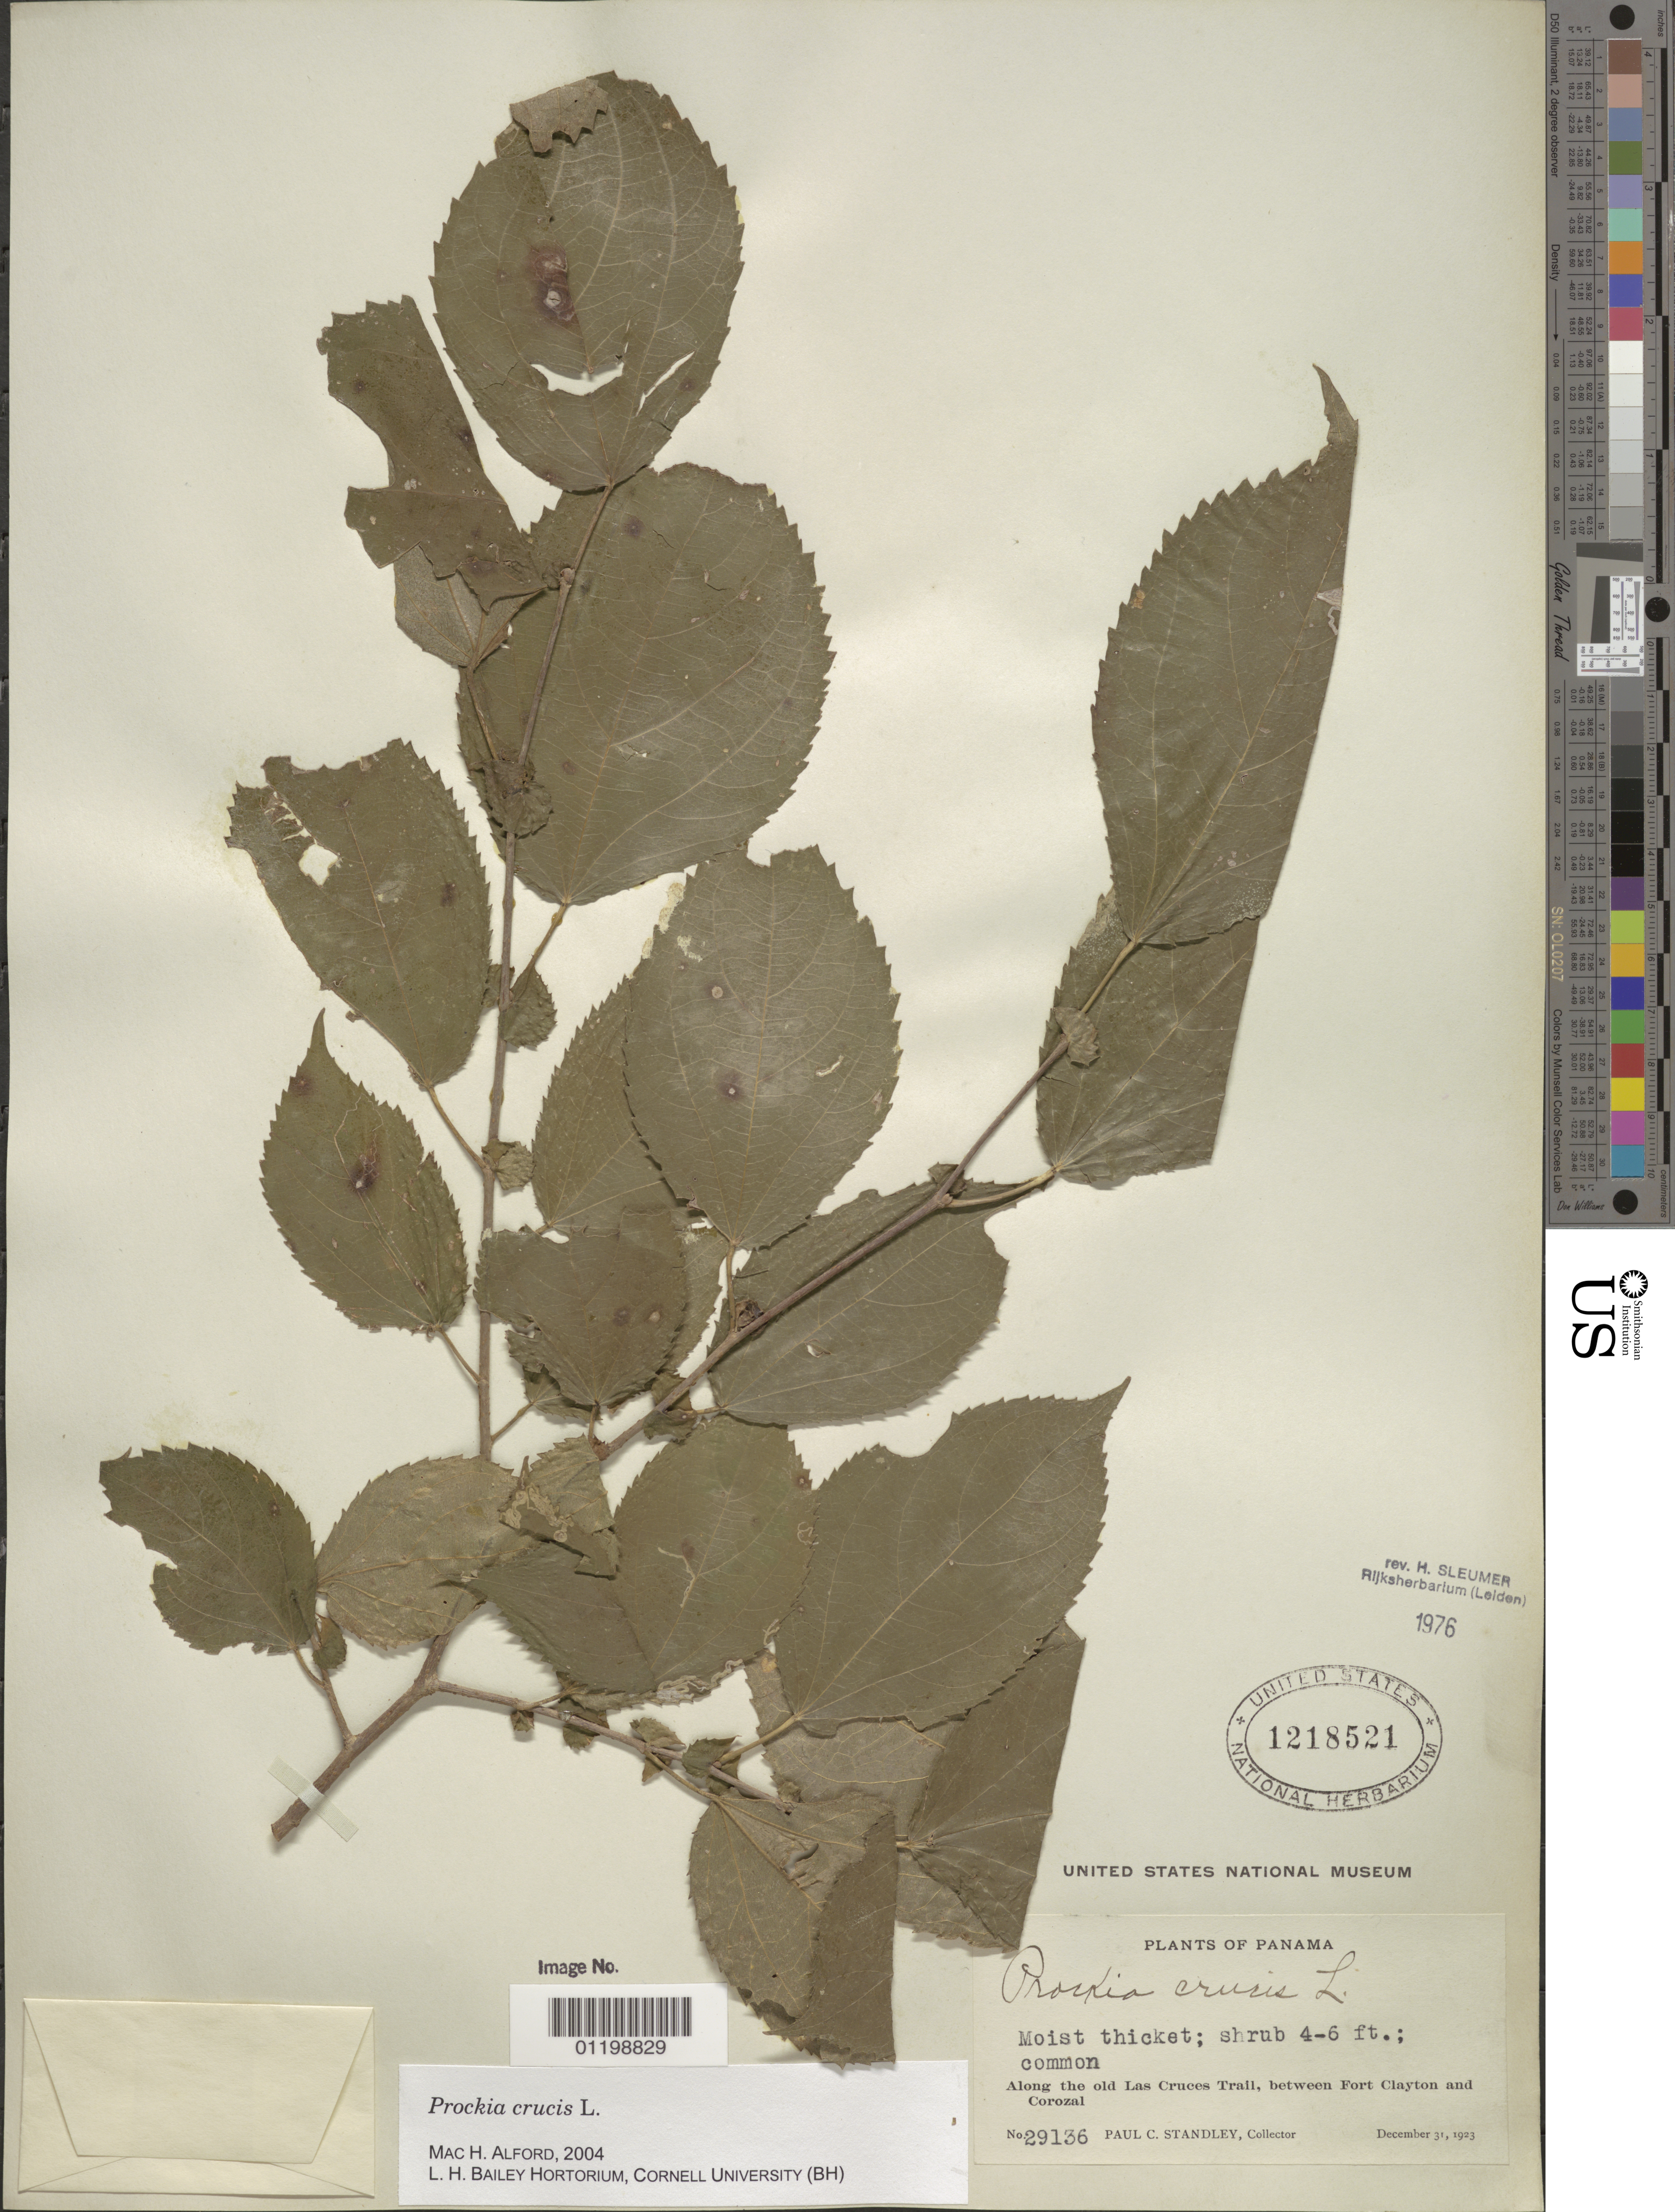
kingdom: Plantae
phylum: Tracheophyta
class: Magnoliopsida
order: Malpighiales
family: Salicaceae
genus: Prockia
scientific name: Prockia crucis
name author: P. Browne ex L.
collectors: P. C. Standley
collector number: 29136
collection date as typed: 31 Dec 1923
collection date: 1923-12-31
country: Panama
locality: Along the old Las Cruces Trail, between Fort Clayton and Corozal.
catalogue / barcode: US 1218521